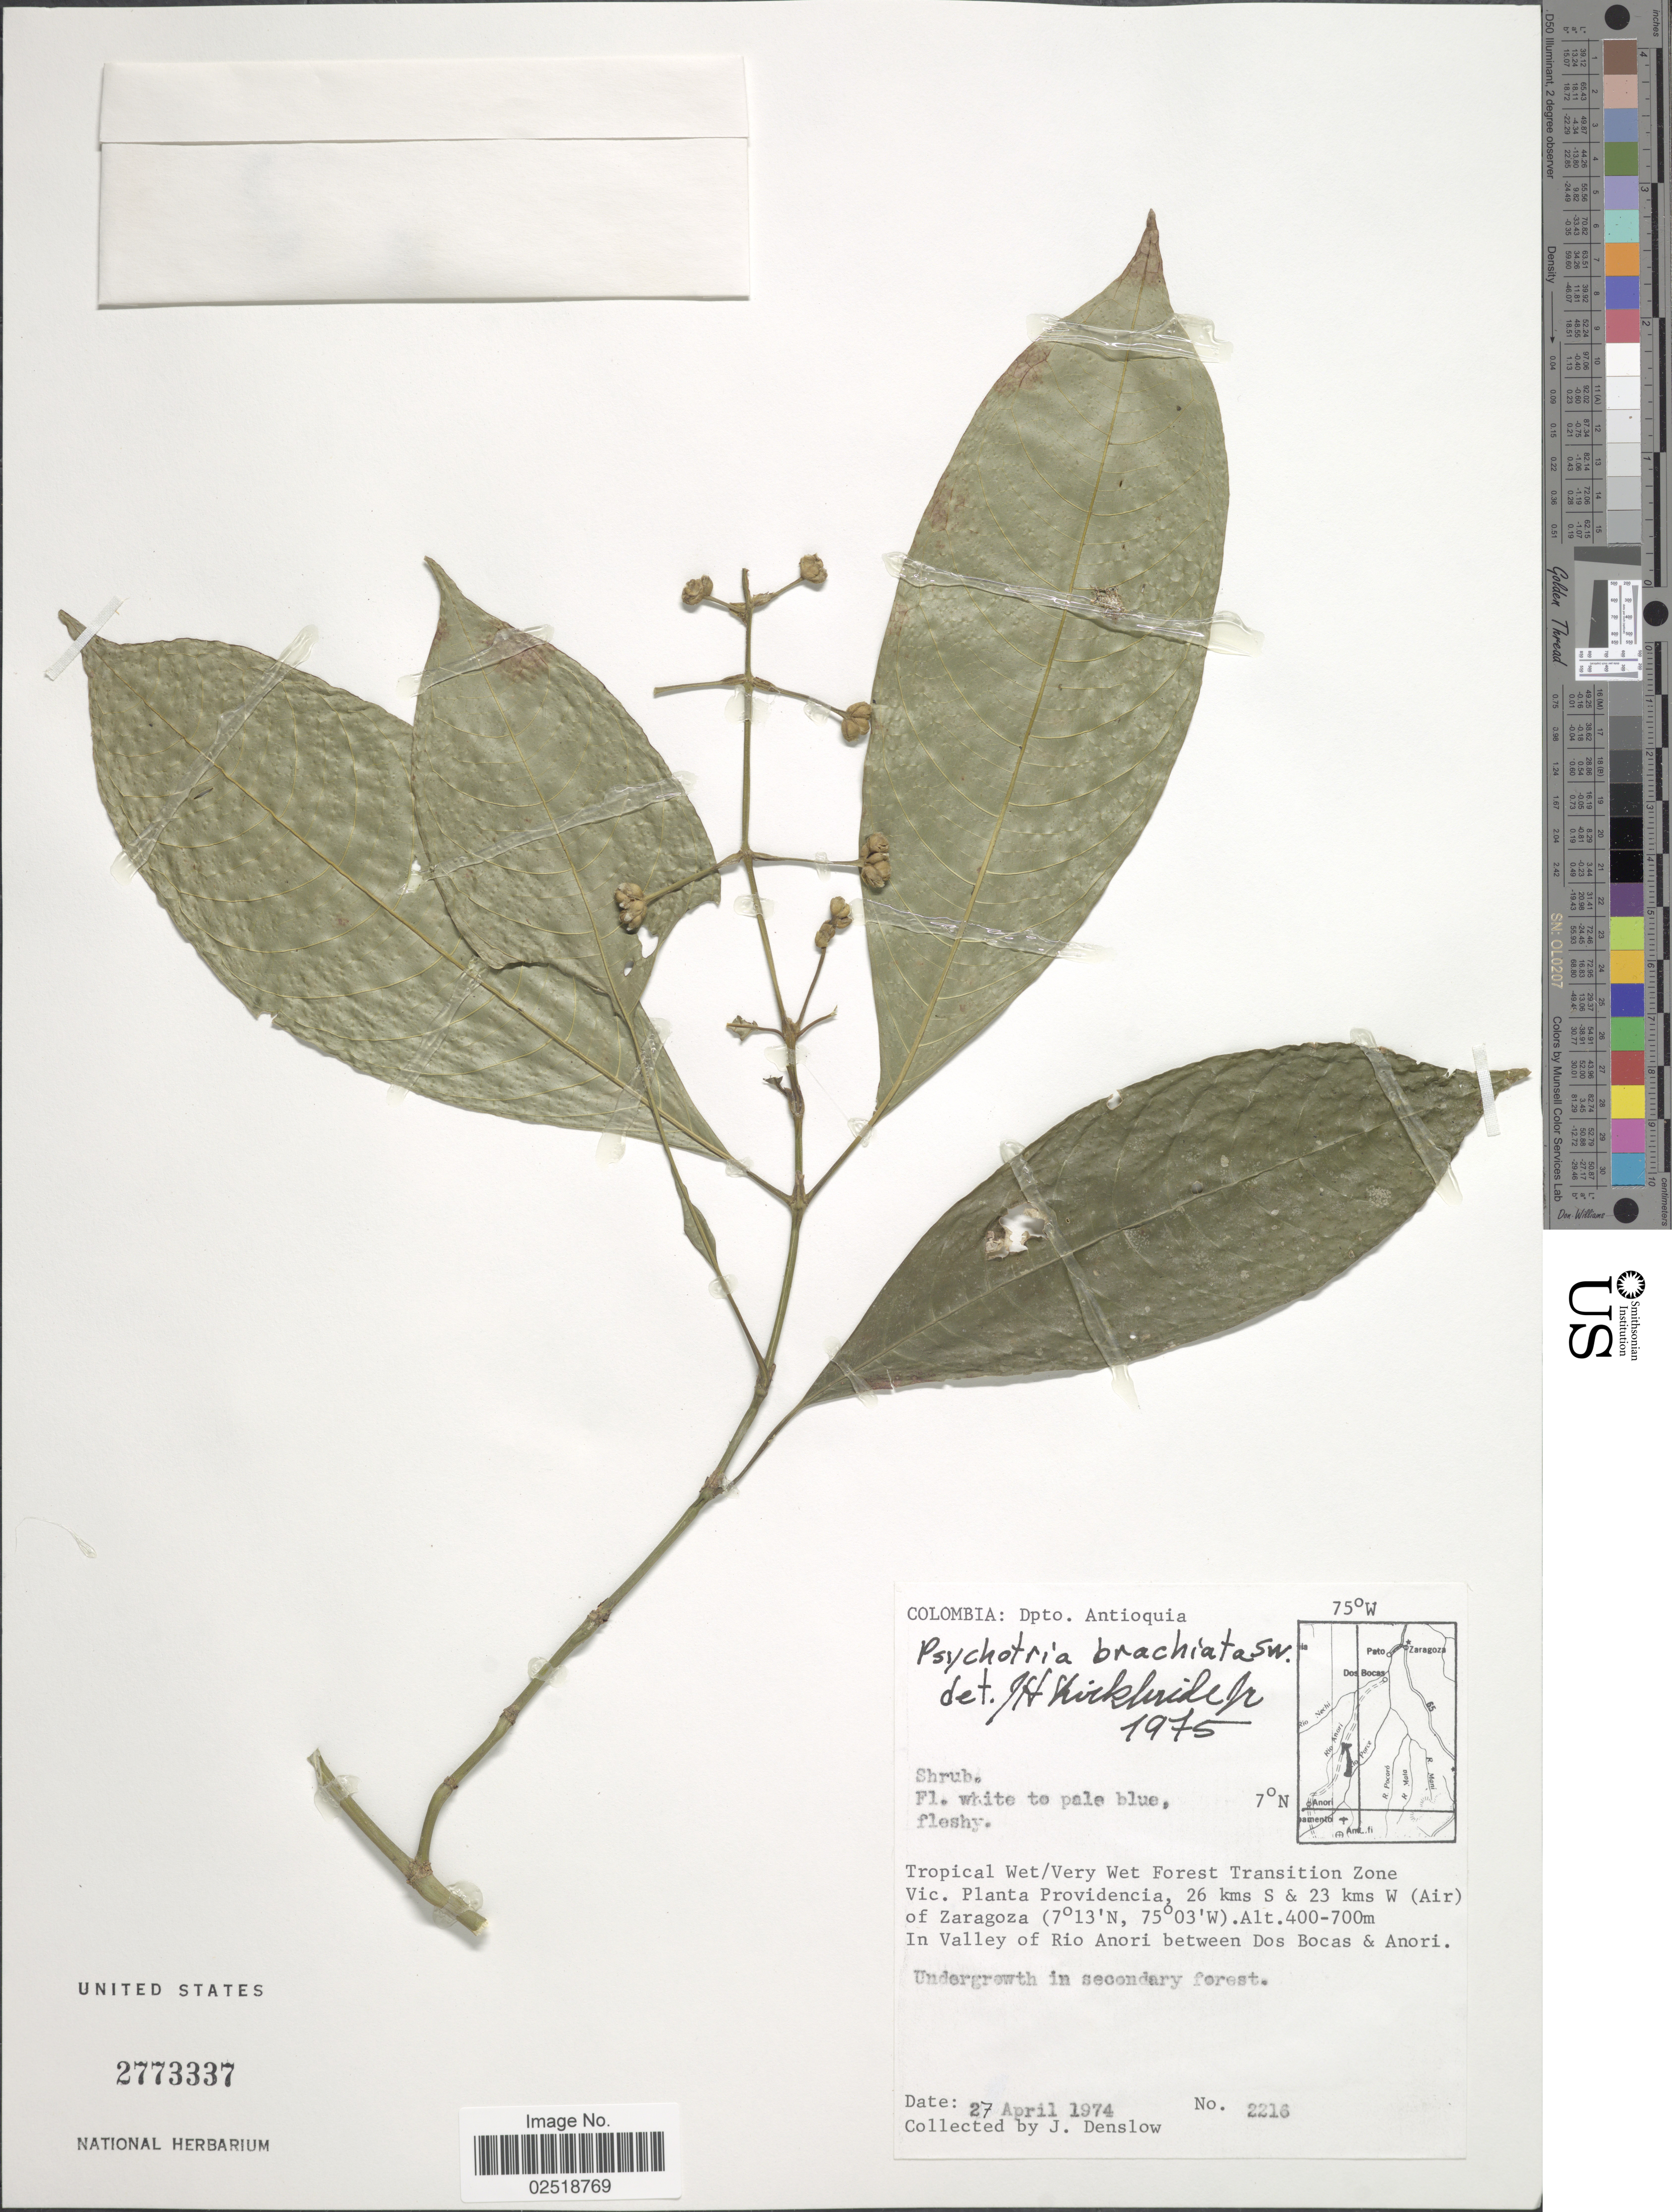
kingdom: Plantae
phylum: Tracheophyta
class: Magnoliopsida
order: Gentianales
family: Rubiaceae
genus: Psychotria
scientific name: Psychotria caerulea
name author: Ruiz & Pav.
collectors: J. Denslow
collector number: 2216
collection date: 1974-04-27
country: Colombia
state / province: Antioquia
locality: Dpto. Antioquia, Tropocal Wet/Very Wet Forest Transition Zone Vic. Planta Providencia, 26 kms S & 23 kms W (Air) of Zaragoza. In Valley of Río Anorí between Dos Bocas & Anorí. Undergrowth in secondary forest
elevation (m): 400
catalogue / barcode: US 2773337